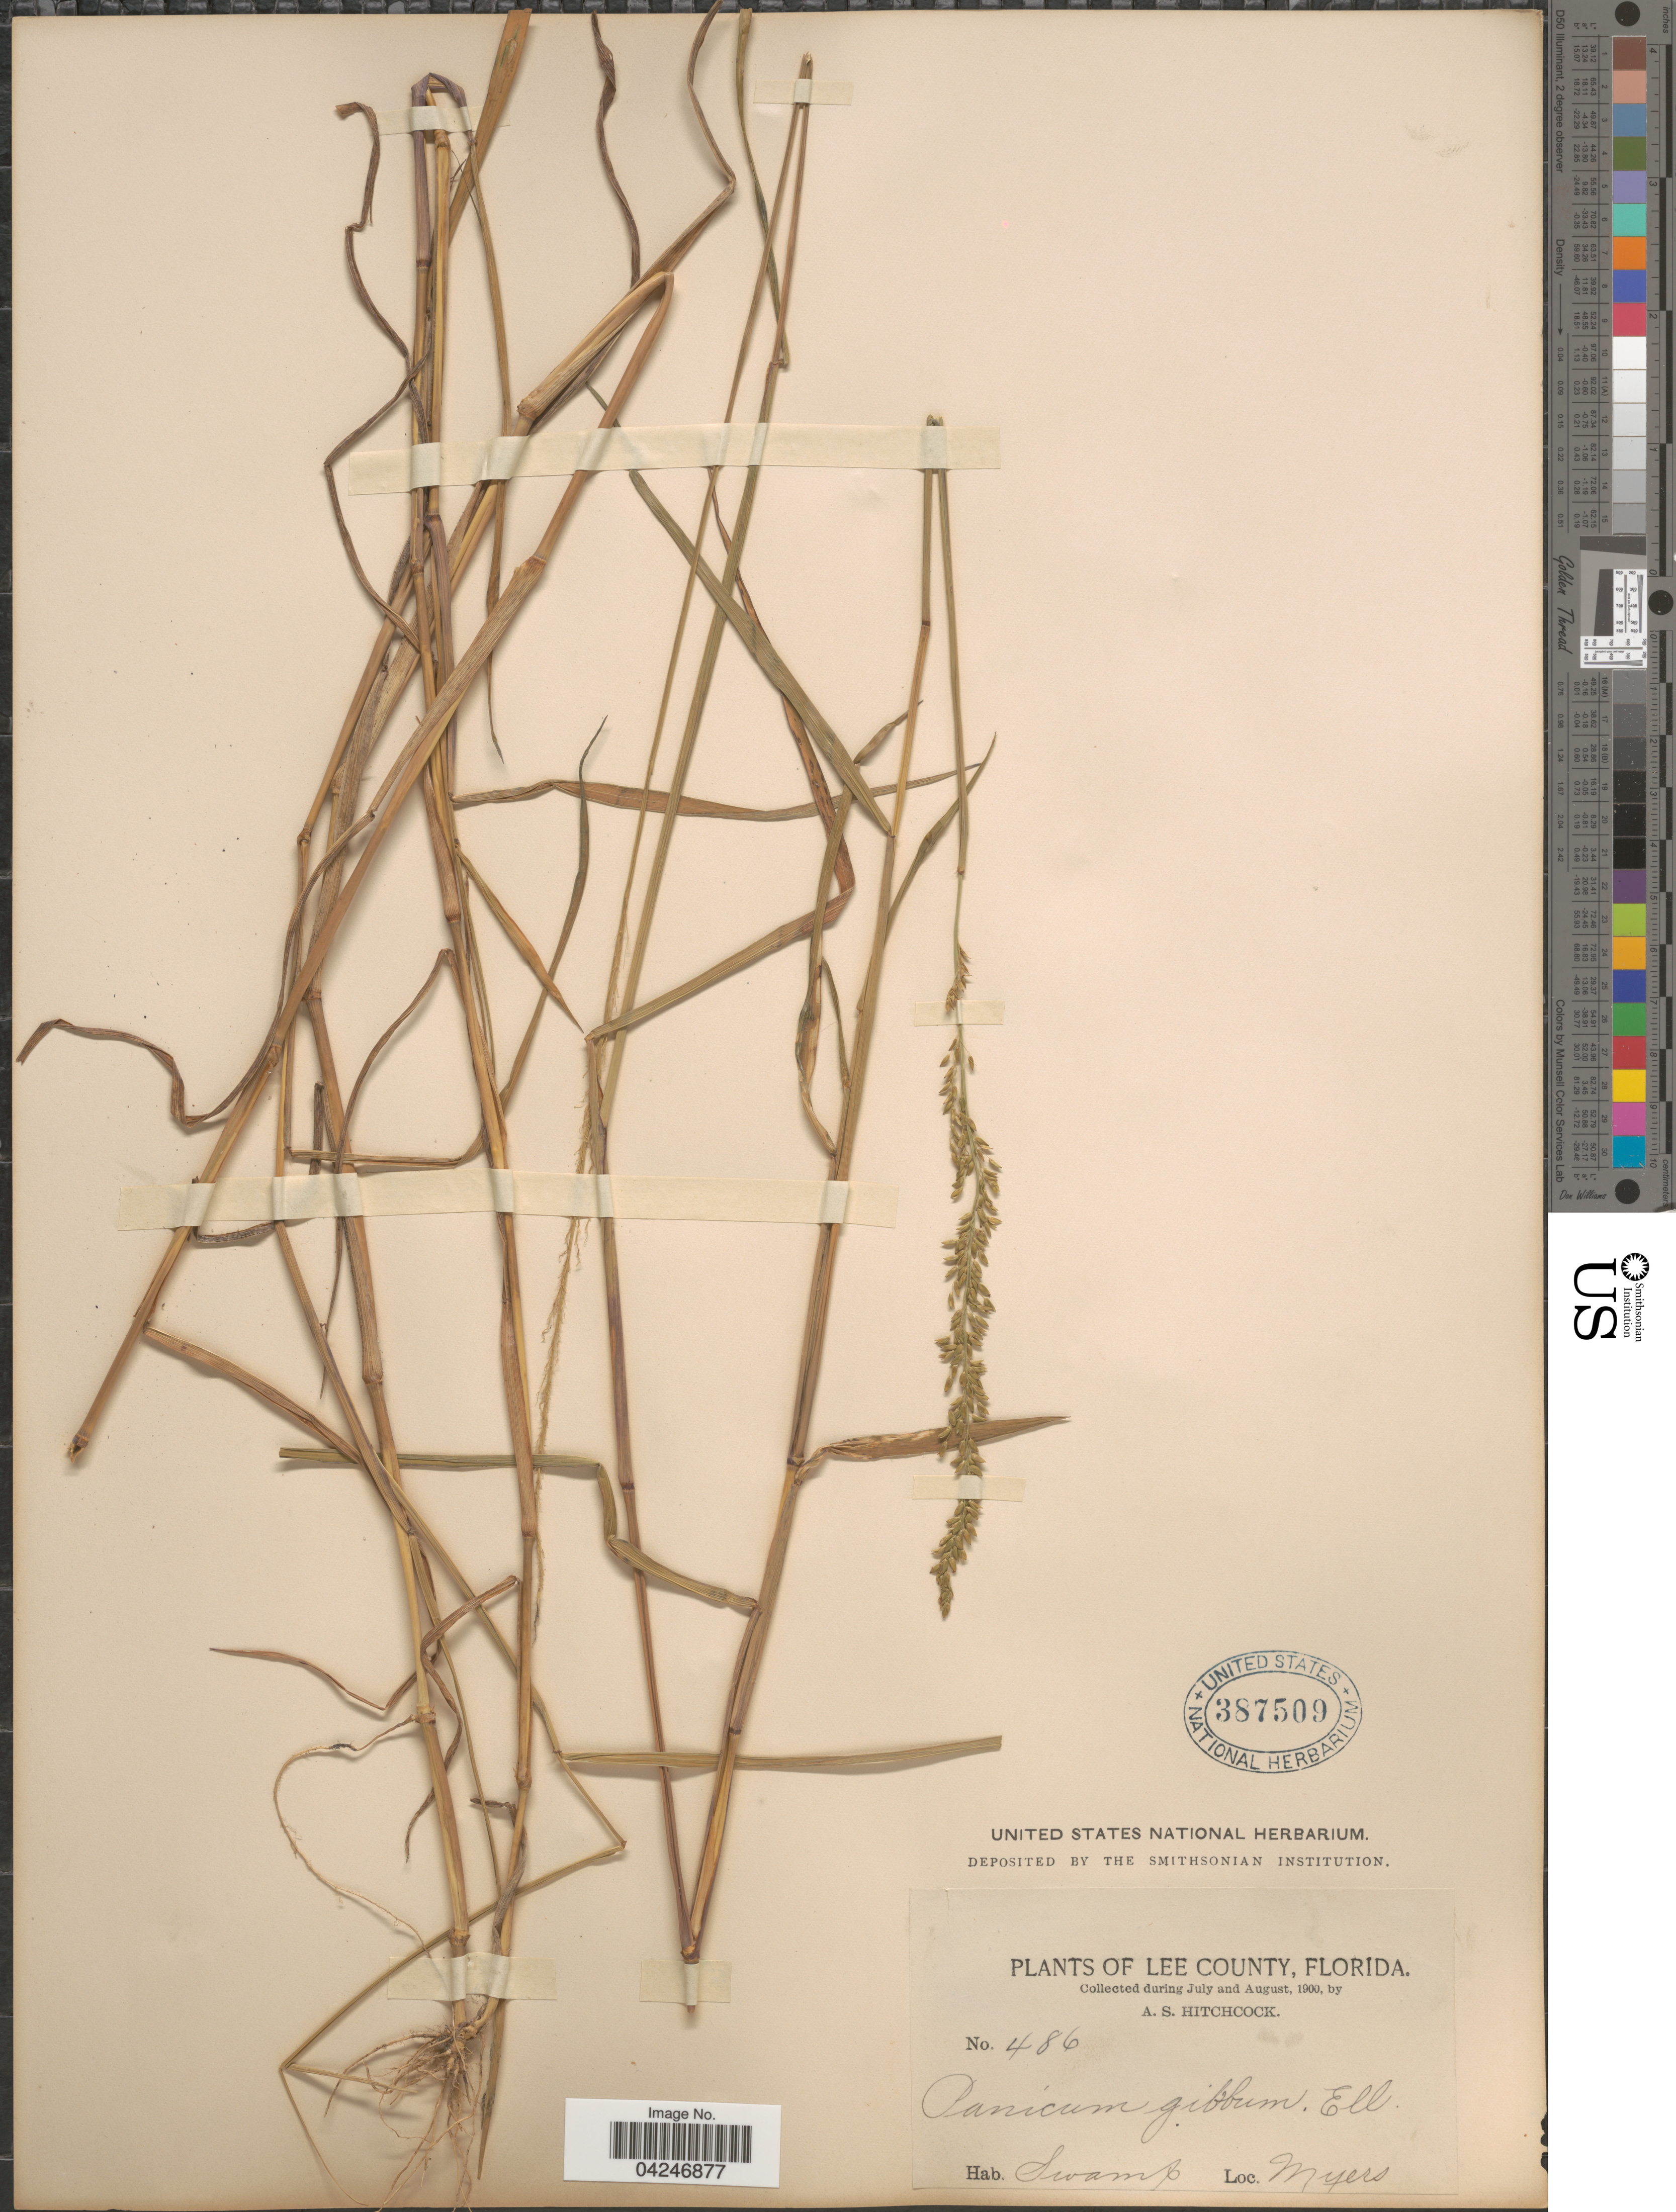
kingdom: Plantae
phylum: Tracheophyta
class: Liliopsida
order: Poales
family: Poaceae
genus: Sacciolepis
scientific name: Sacciolepis striata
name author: (L.) Nash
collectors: A. S. Hitchcock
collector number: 486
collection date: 1900-07/1900-08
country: United States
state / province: Florida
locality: Lee County. Myers.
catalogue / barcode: US 387509